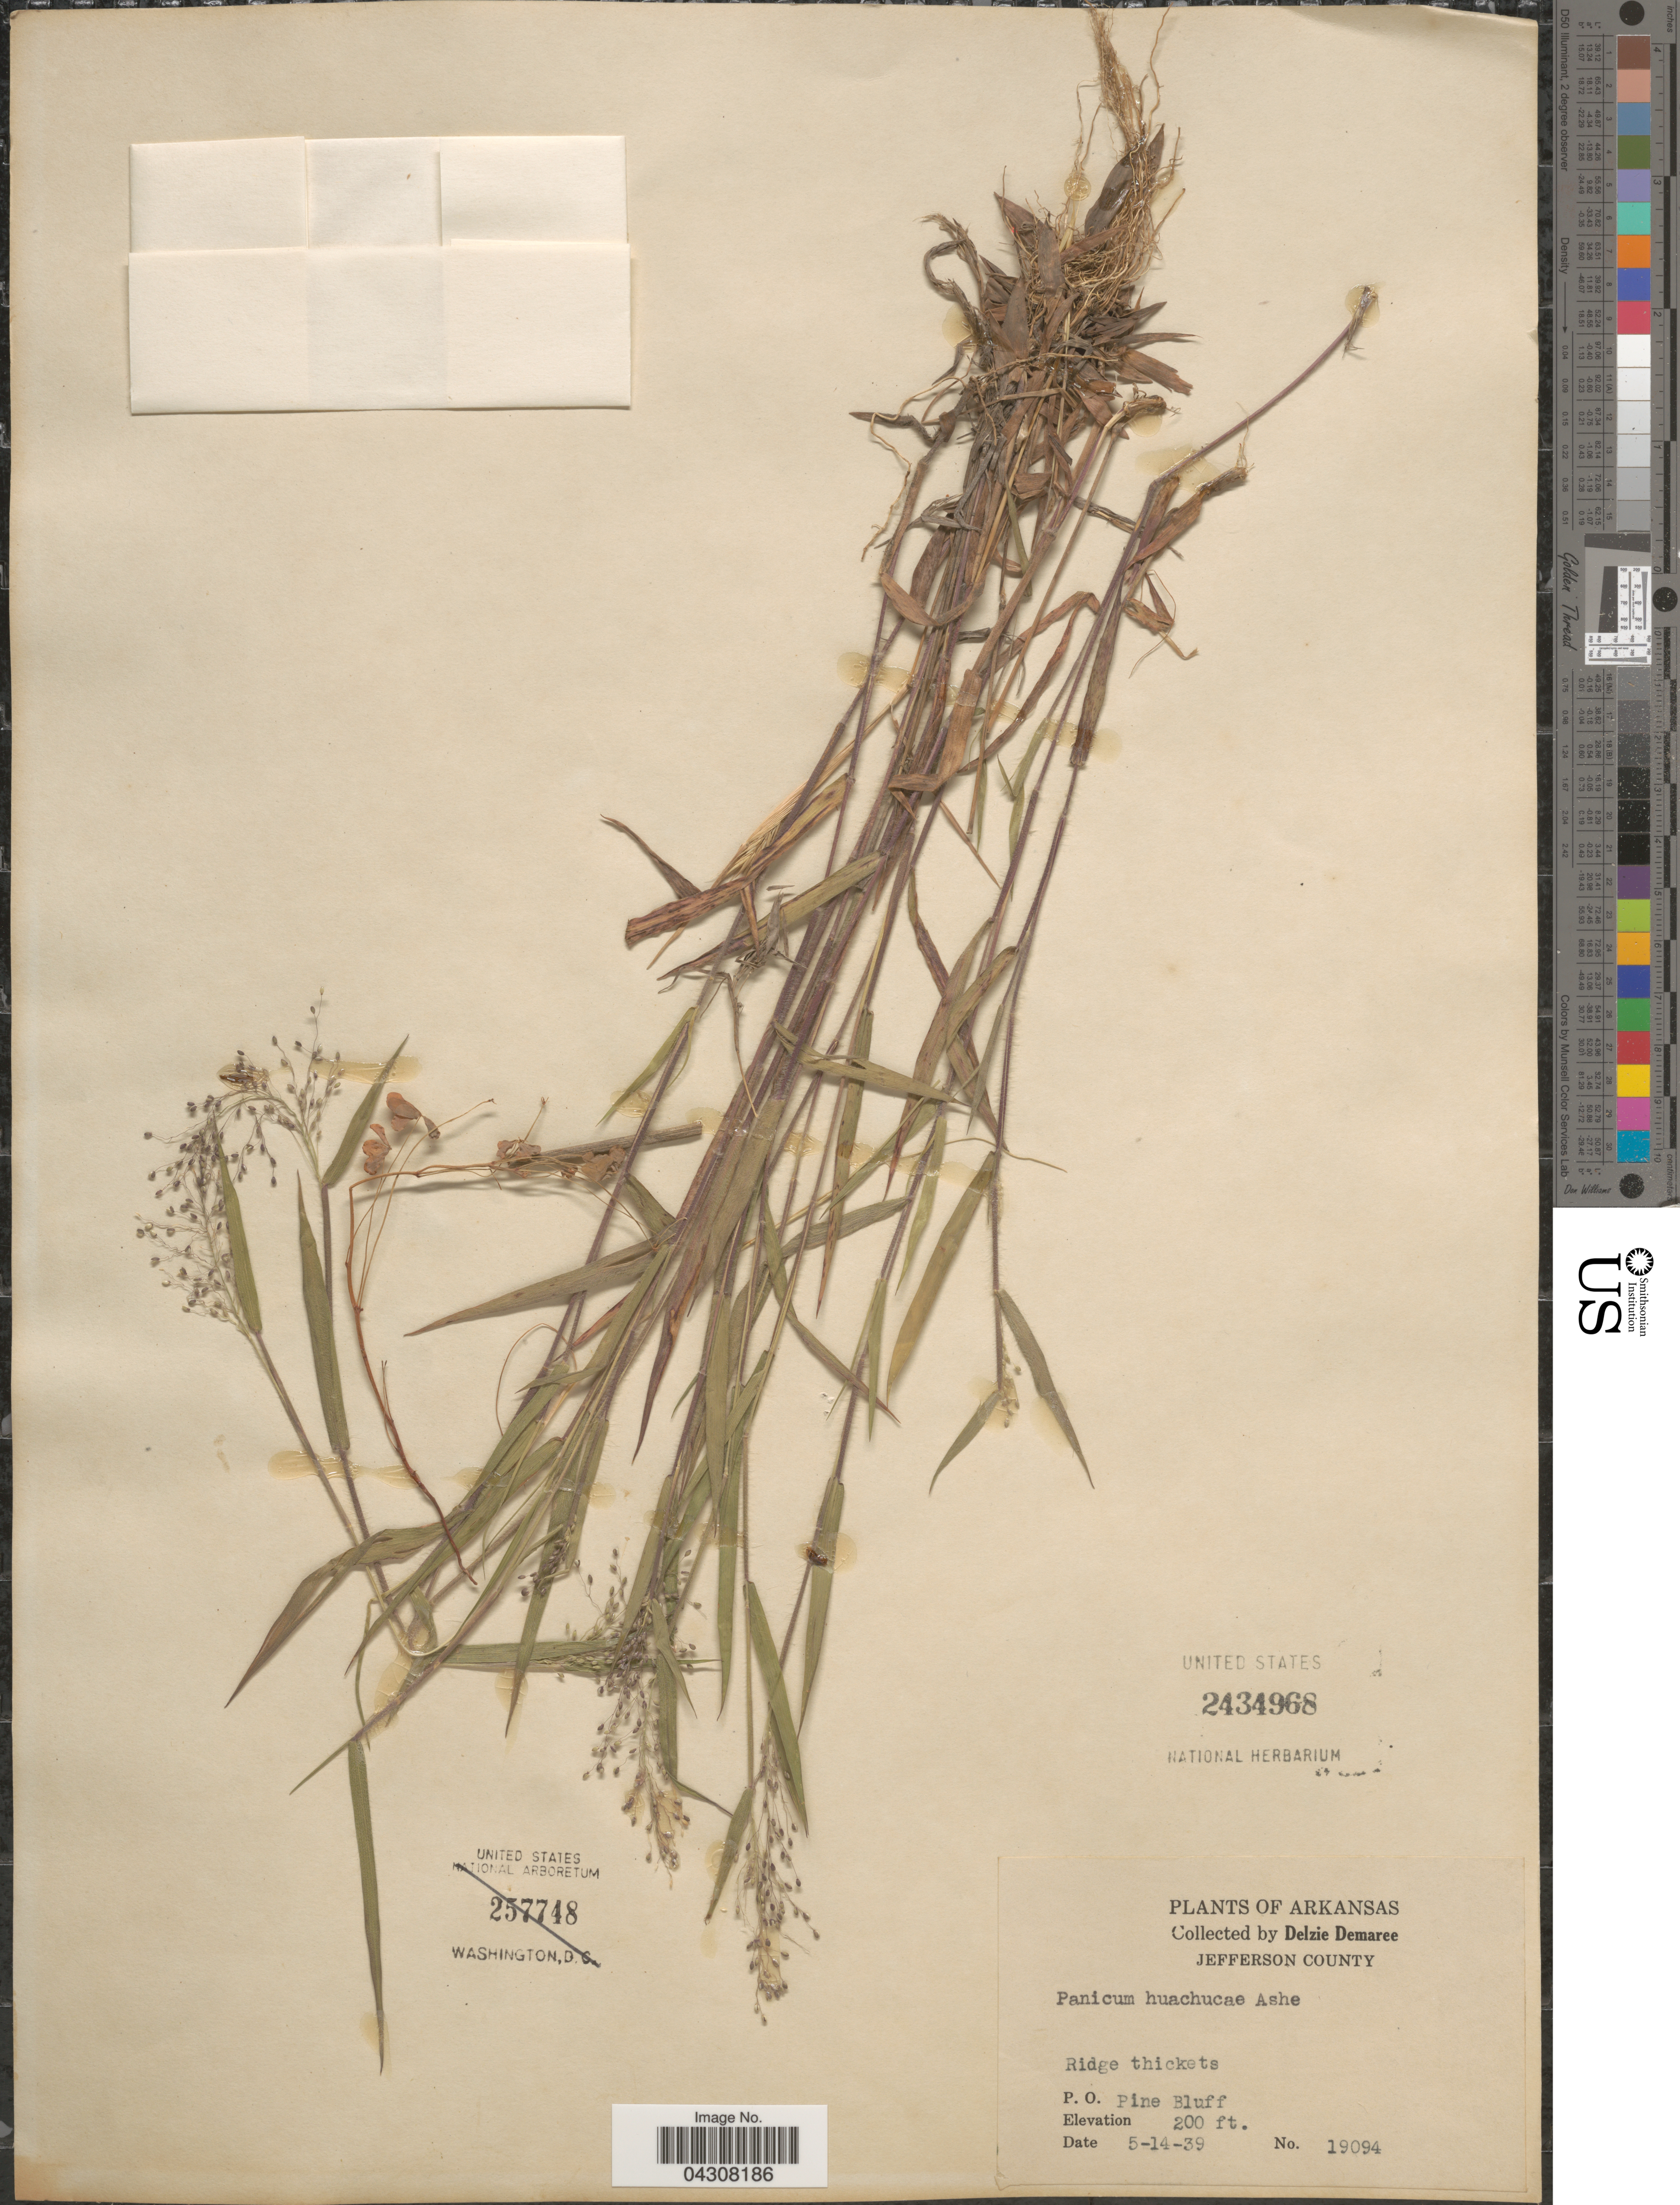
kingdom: Plantae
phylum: Tracheophyta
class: Liliopsida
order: Poales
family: Poaceae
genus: Dichanthelium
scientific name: Dichanthelium acuminatum var. acuminatum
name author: (Sw.) Gould & C.A. Clark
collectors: D. Demaree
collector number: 19094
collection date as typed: Transcribed d/m/y: 14/5/39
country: United States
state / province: Arkansas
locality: Jefferson County. Ridge thickets. P. O. Pine Bluff.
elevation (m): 61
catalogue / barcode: US 2434968